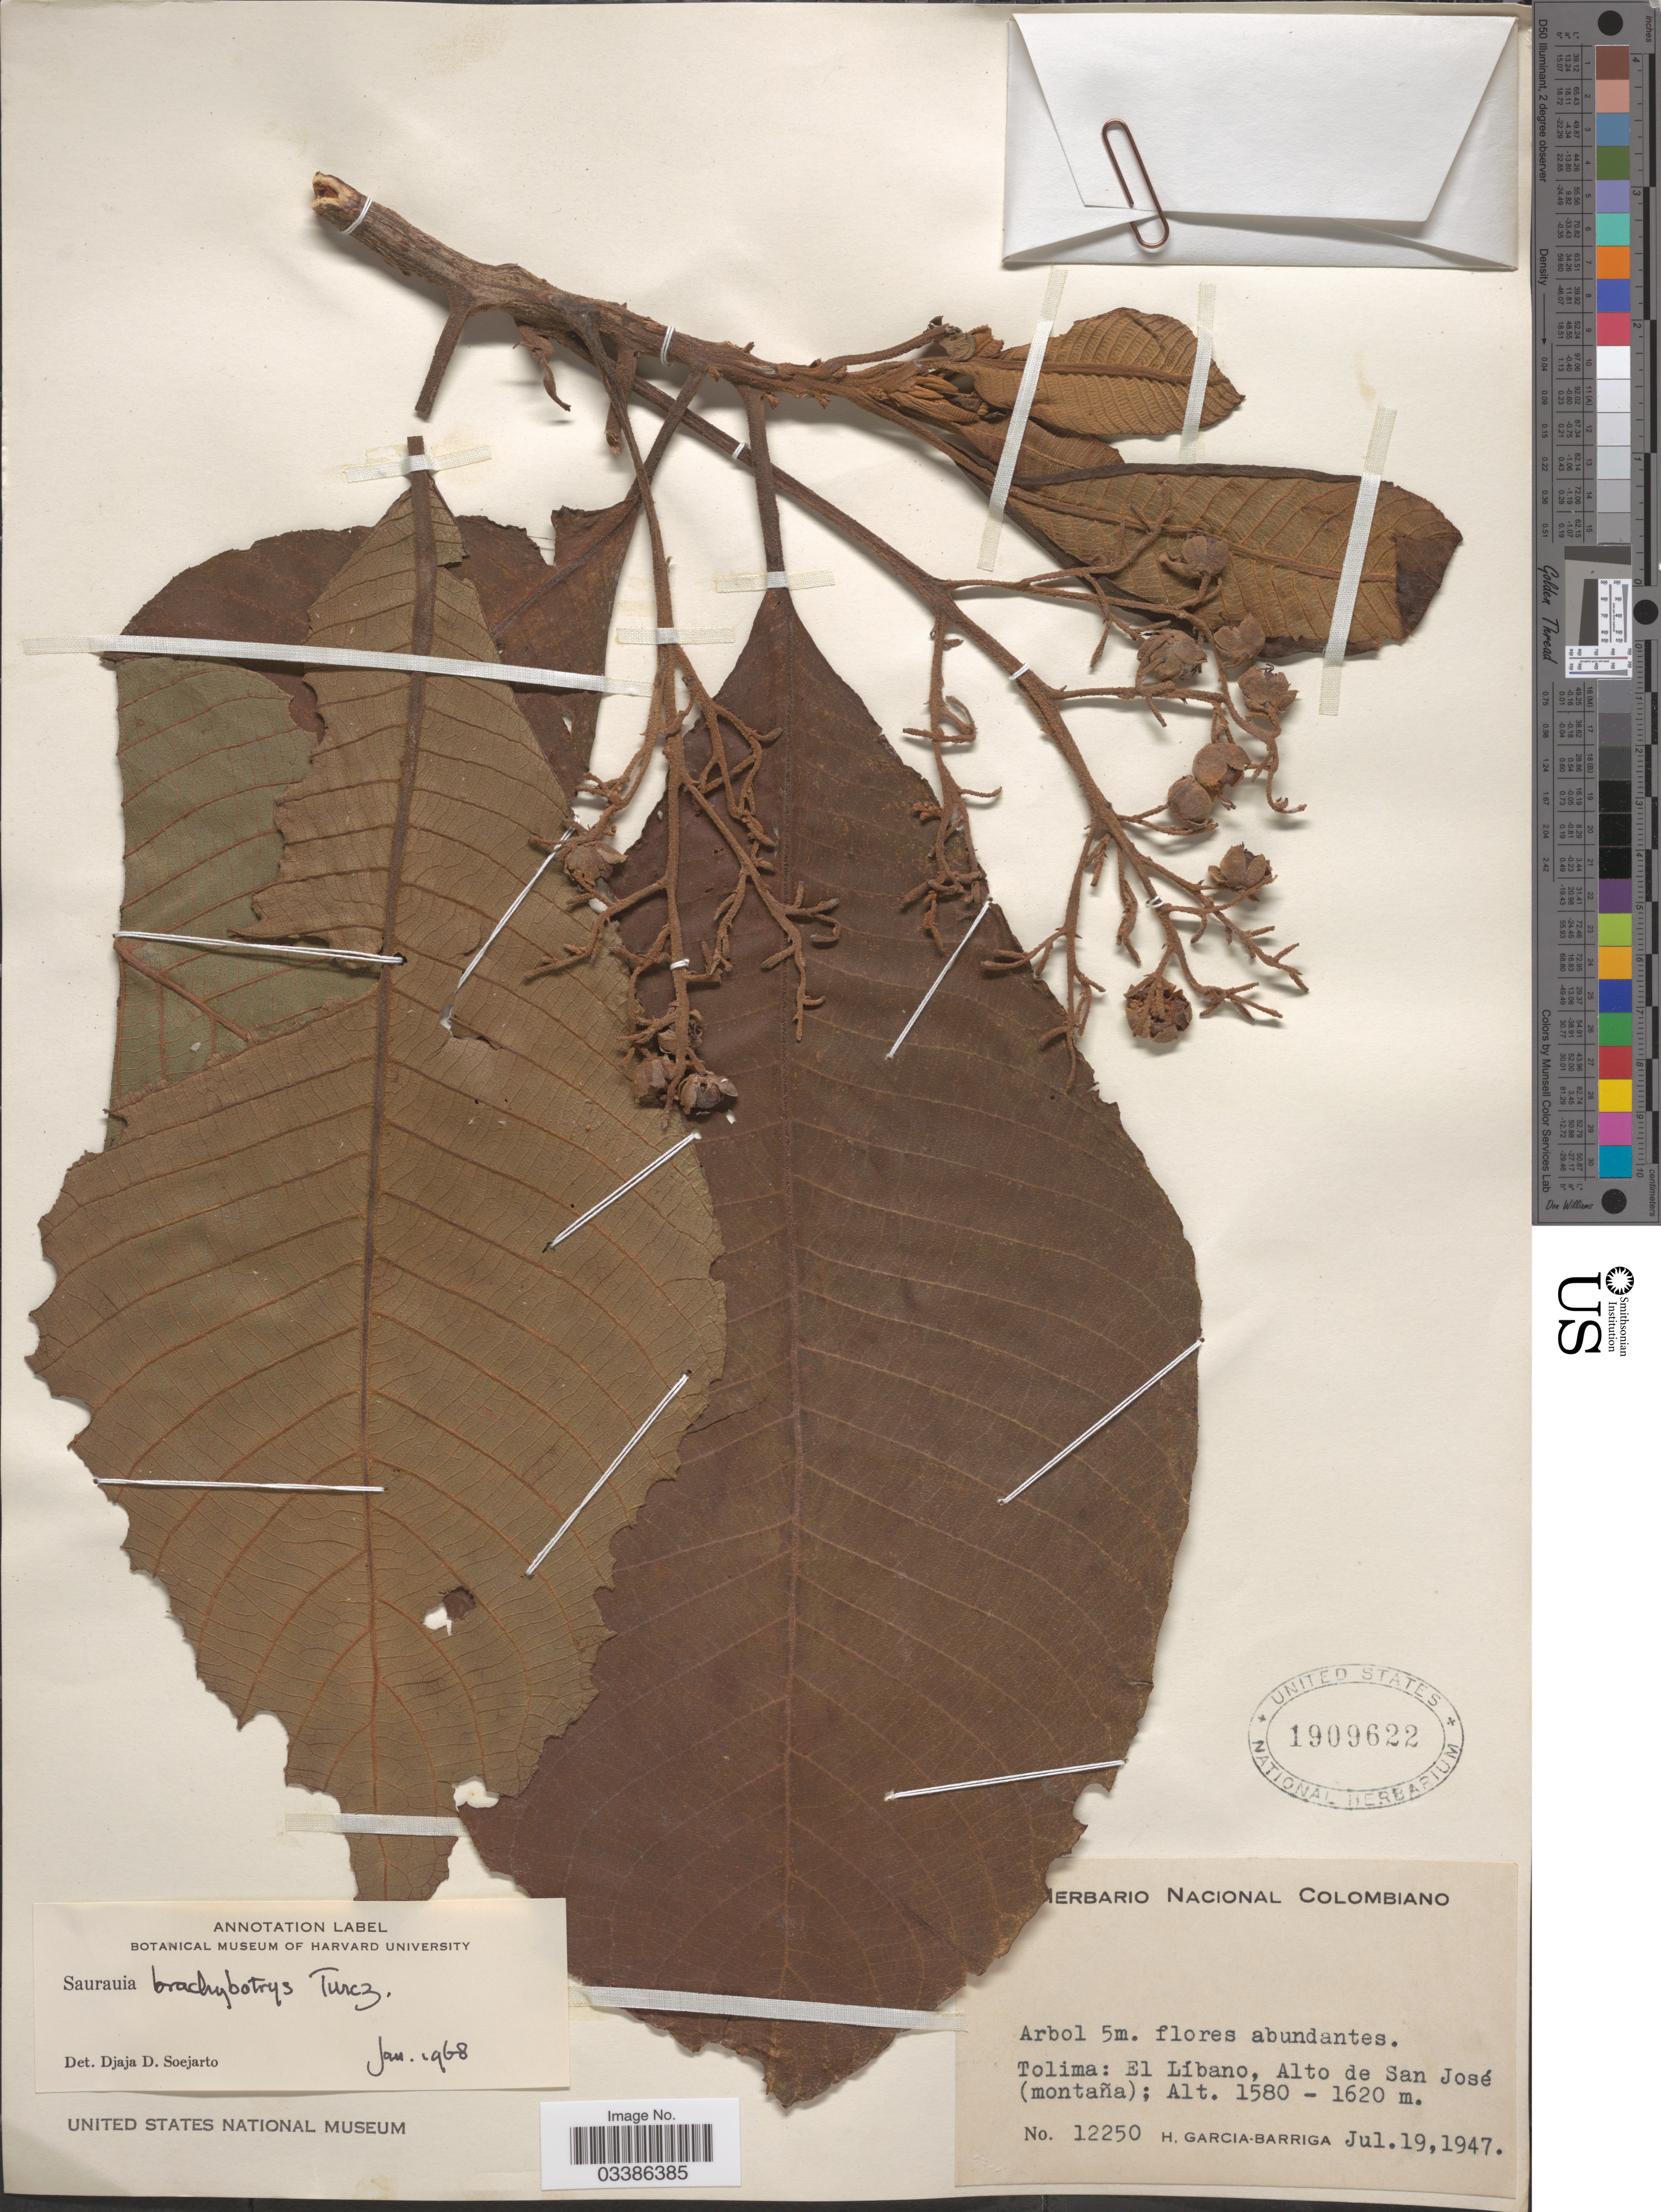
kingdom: Plantae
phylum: Tracheophyta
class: Magnoliopsida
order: Ericales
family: Actinidiaceae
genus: Saurauia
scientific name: Saurauia brachybotrys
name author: Turcz.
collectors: H. García Barriga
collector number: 12250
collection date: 1947-07-19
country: Colombia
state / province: Tolima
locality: El Líbano, Alto de San José (montaña).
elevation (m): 1580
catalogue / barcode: US 1909622